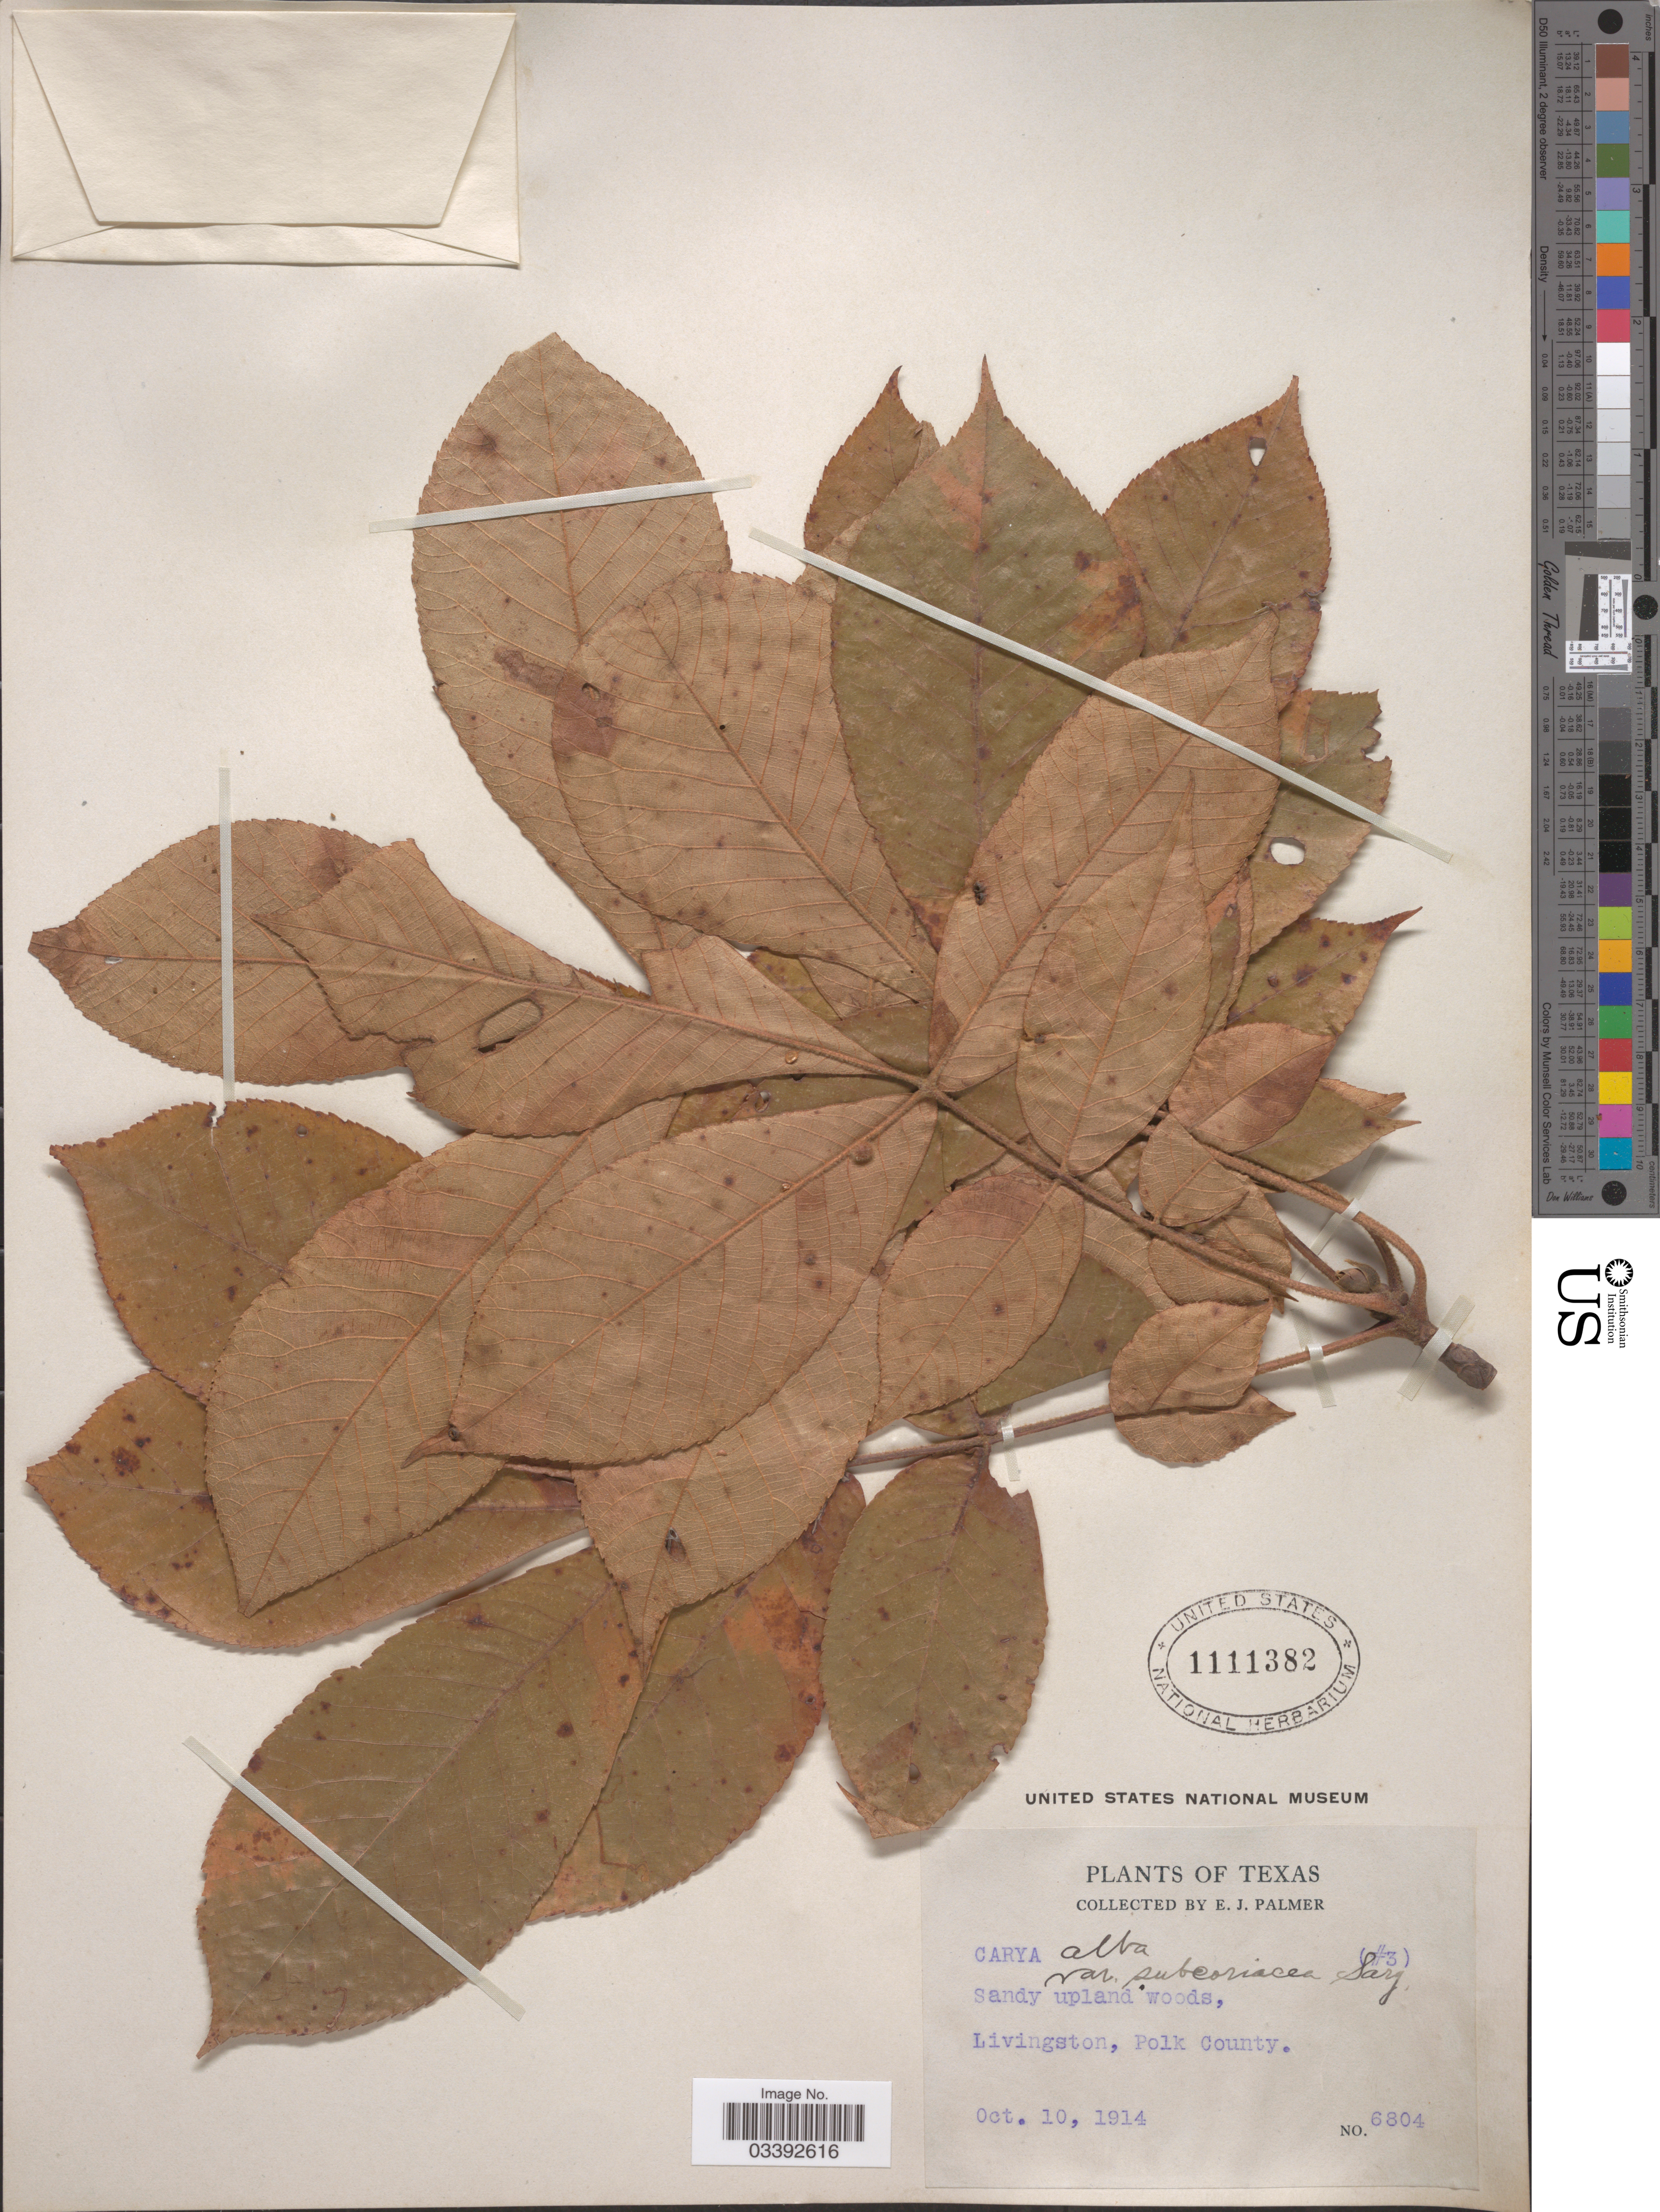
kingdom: Plantae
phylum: Tracheophyta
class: Magnoliopsida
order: Fagales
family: Juglandaceae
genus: Carya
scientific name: Carya tomentosa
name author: (Lam.) Nutt.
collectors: E. J. Palmer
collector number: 6804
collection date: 1914-10-10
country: United States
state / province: Texas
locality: Livingston, Polk County.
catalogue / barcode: US 1111382